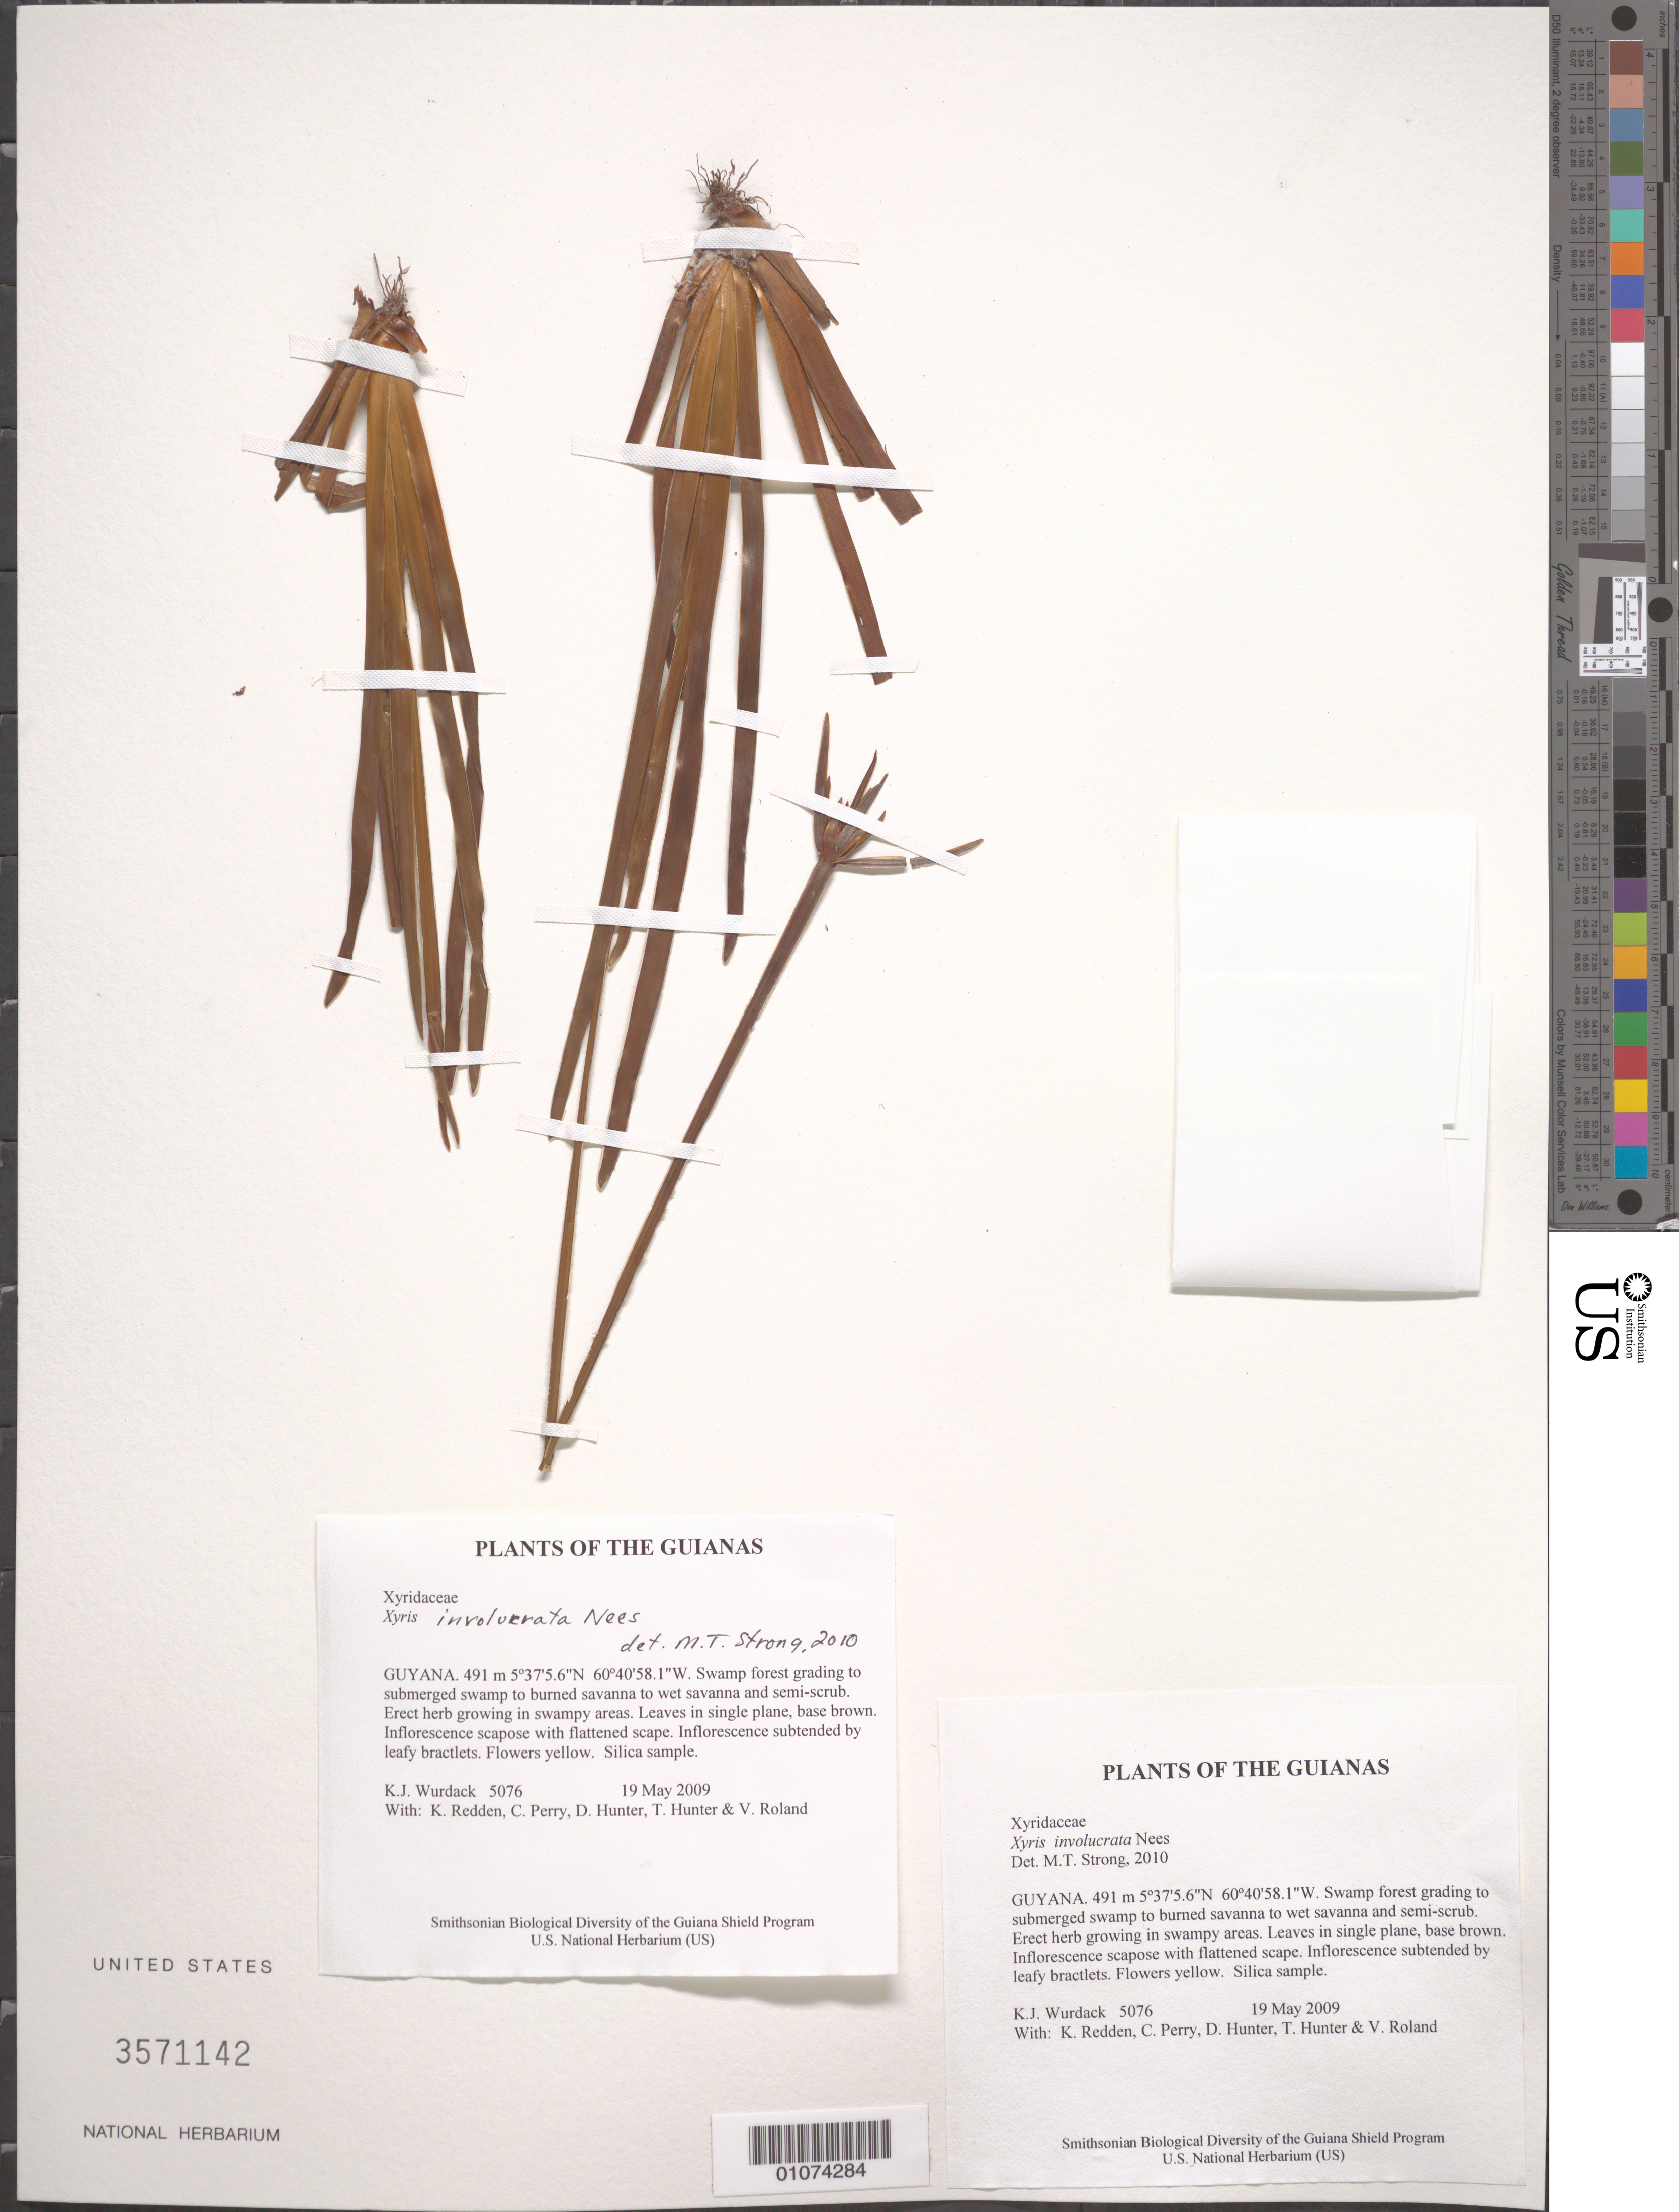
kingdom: Plantae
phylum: Tracheophyta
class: Liliopsida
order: Poales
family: Xyridaceae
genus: Xyris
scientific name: Xyris involucrata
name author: Nees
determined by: Strong, M. T., (US), Smithsonian Institution - National Museum of Natural History (UNITED STATES)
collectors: K. Wurdack, K. M. Redden, C. Perry, D. Hunter, T. Hunter & V. Roland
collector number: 5076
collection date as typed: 19 May 2009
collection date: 2009-05-19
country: Guyana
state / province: Cuyuni-Mazaruni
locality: Kato River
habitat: Swamp forest grading to submerged swamp to burned savanna to wet savanna and semi-scrub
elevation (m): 491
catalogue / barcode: US 3571142